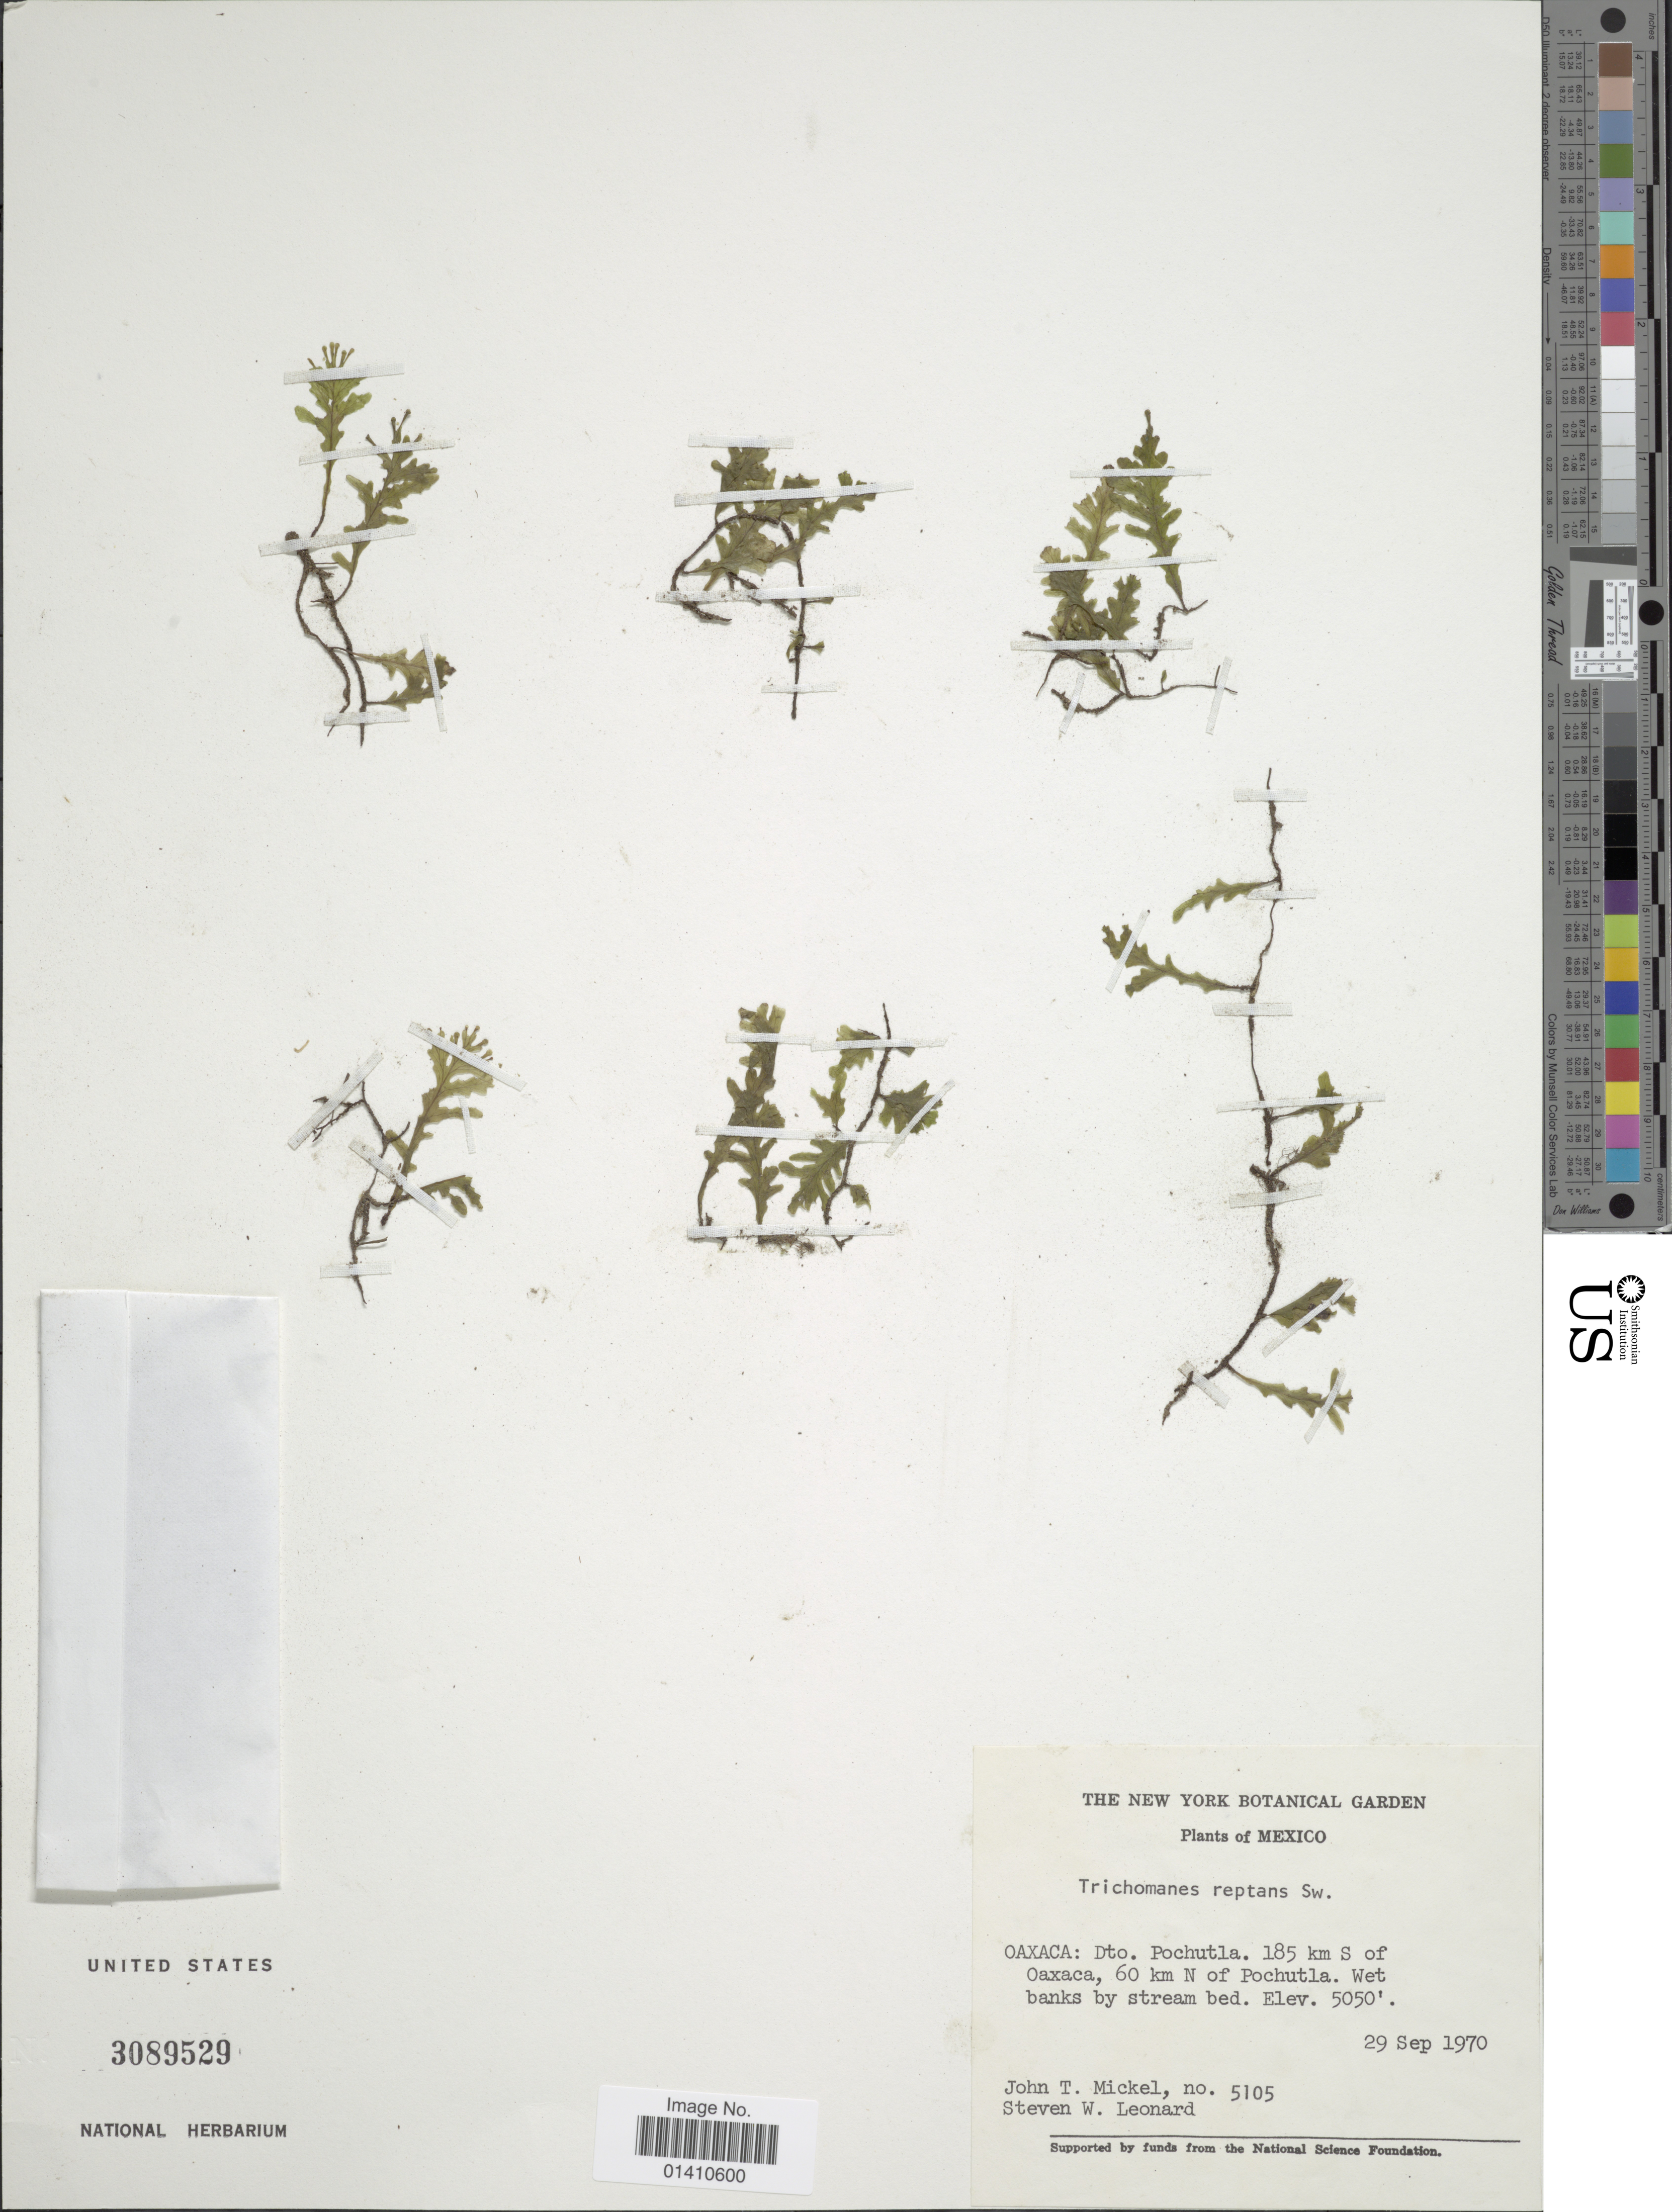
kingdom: Plantae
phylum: Tracheophyta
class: Polypodiopsida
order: Hymenophyllales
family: Hymenophyllaceae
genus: Didymoglossum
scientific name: Didymoglossum reptans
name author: (Sw.) C. Presl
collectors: J. T. Mickel & S. W. Leonard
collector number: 5105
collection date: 1970-09-29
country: Mexico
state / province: Oaxaca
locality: Dto. Pochutla. 185 km S of Oaxaca, 60 m N of Pochutla. Wet banks by stream bes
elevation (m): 1539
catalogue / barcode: US 3089529